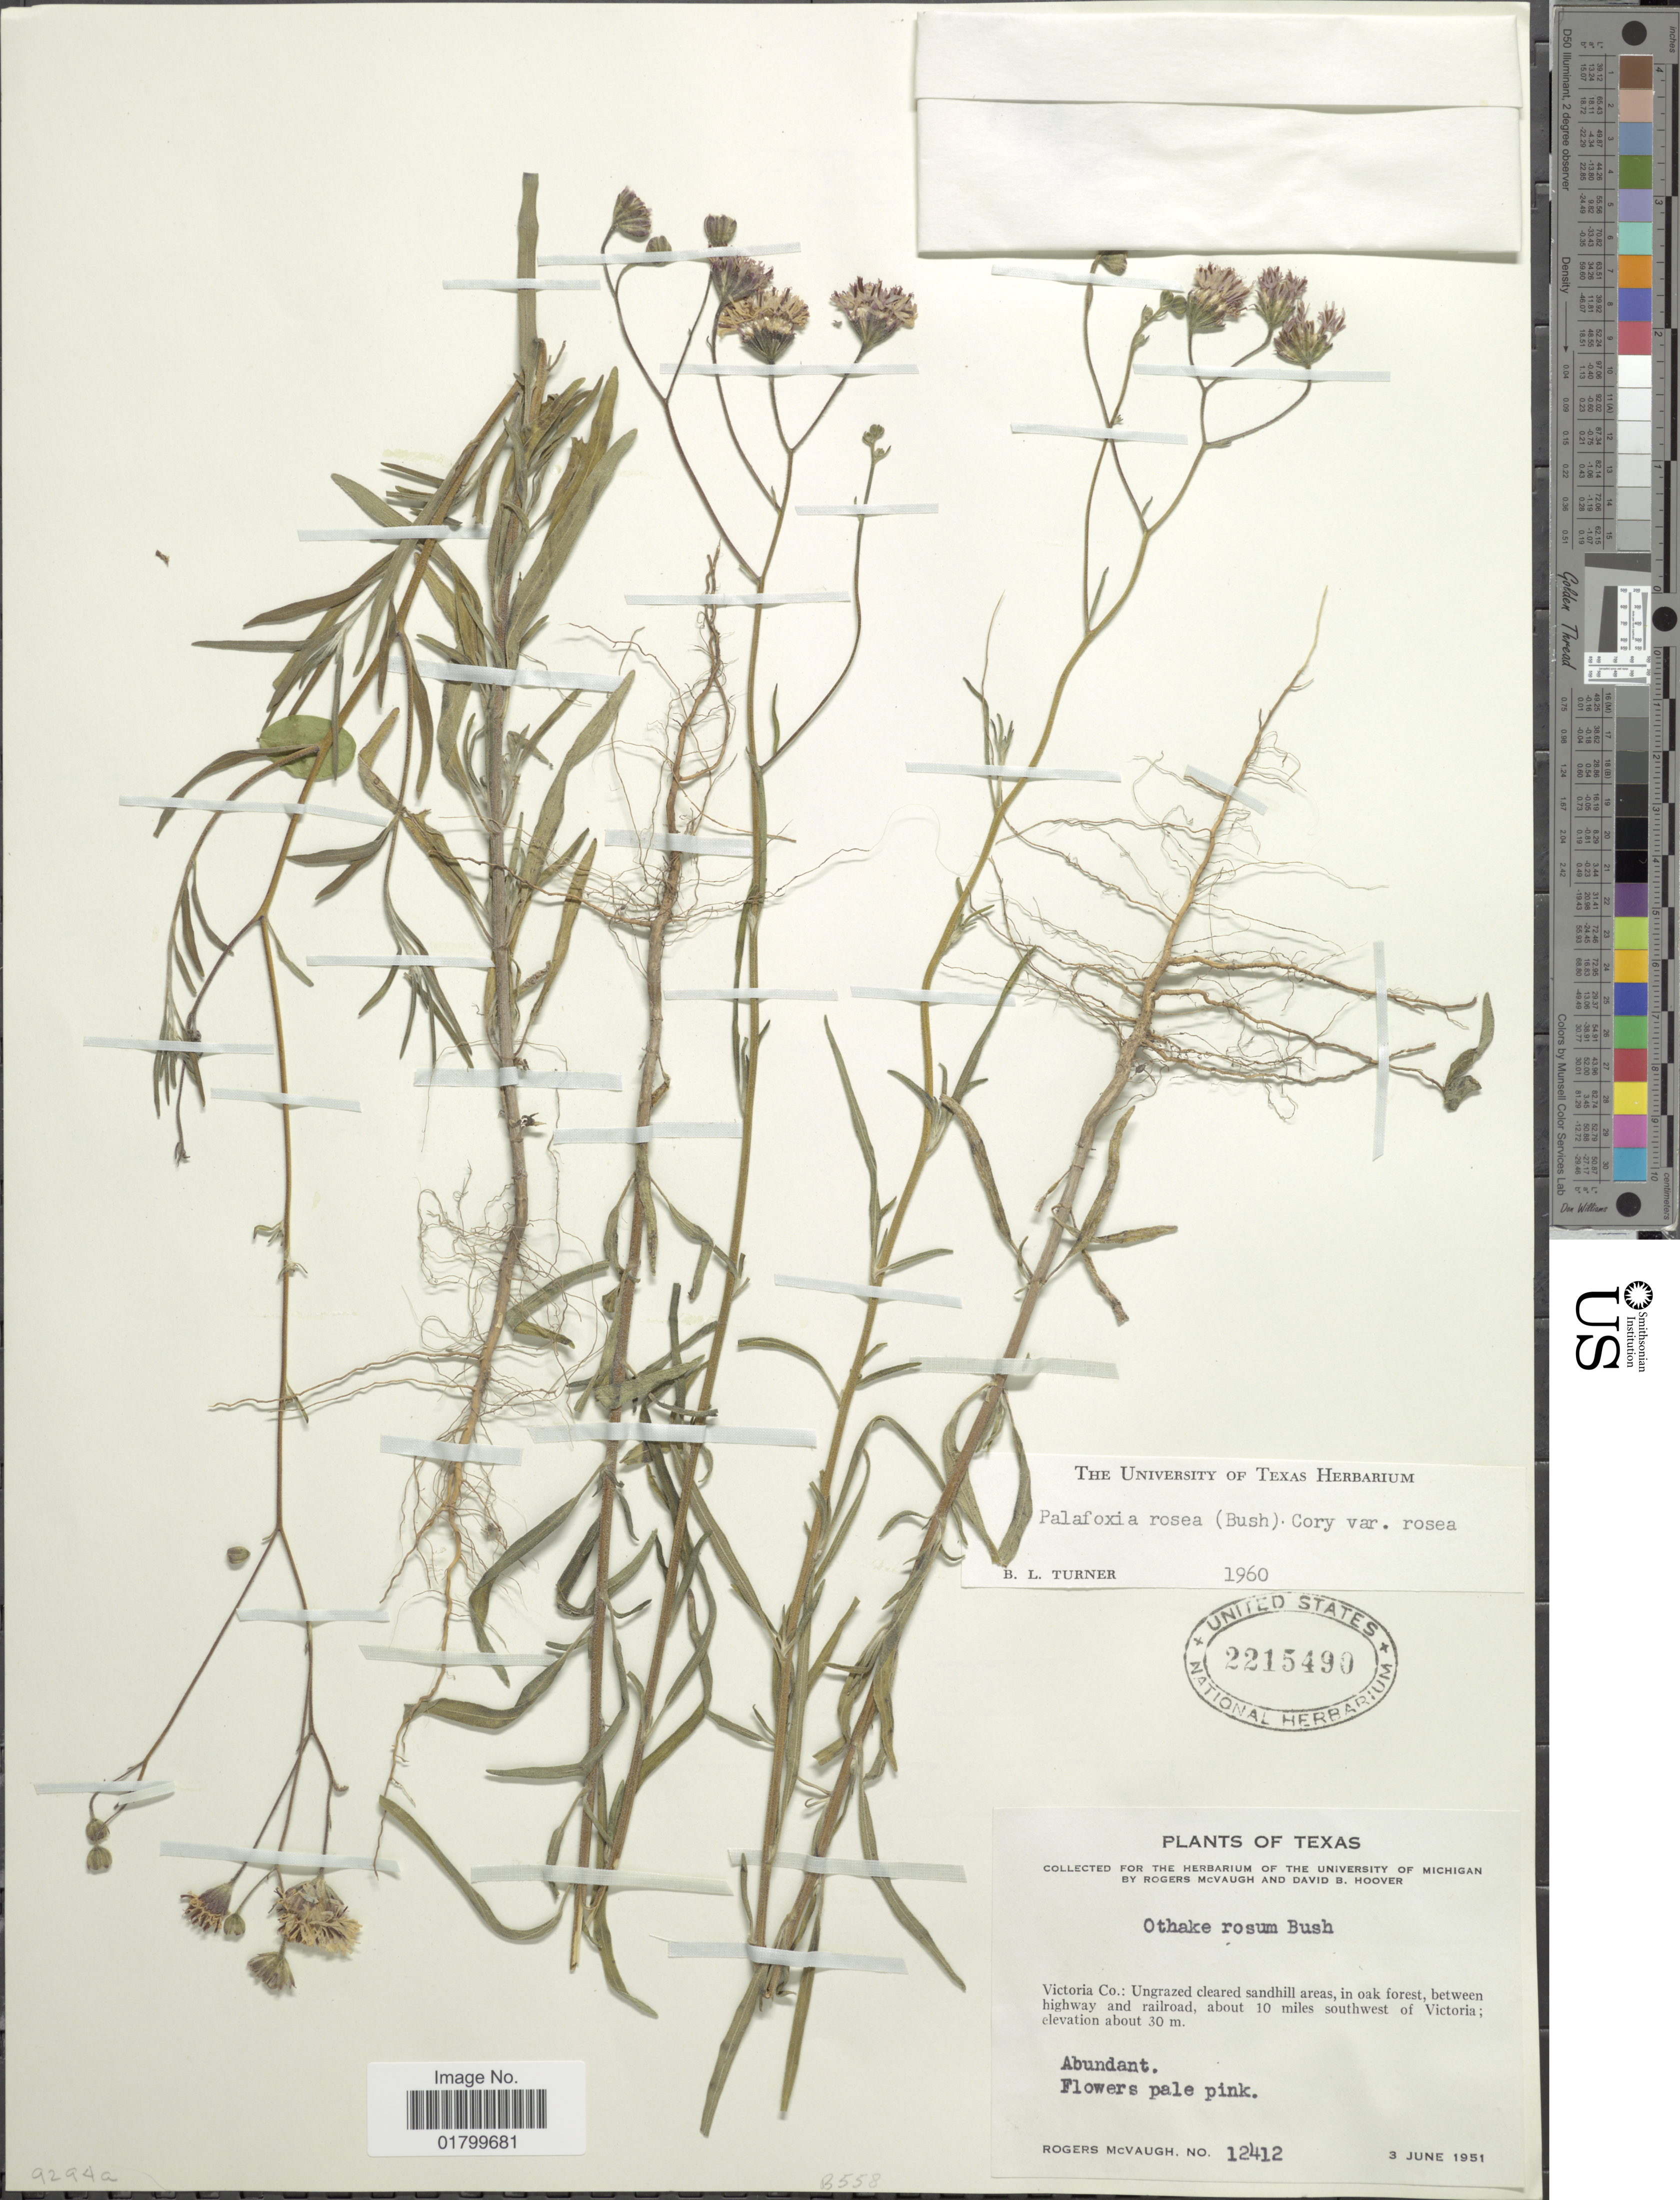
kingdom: Plantae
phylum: Tracheophyta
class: Magnoliopsida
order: Asterales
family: Asteraceae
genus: Palafoxia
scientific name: Palafoxia rosea var. rosea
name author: (Bush) Cory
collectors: R. McVaugh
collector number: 12412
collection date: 1951-06-03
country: United States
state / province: Texas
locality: Victoria Co.: Ungrazed cleared sandhill areas, in oak forest, between highway and railroad, about 10 miles southwest of Victoria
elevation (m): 30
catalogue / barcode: US 2215490